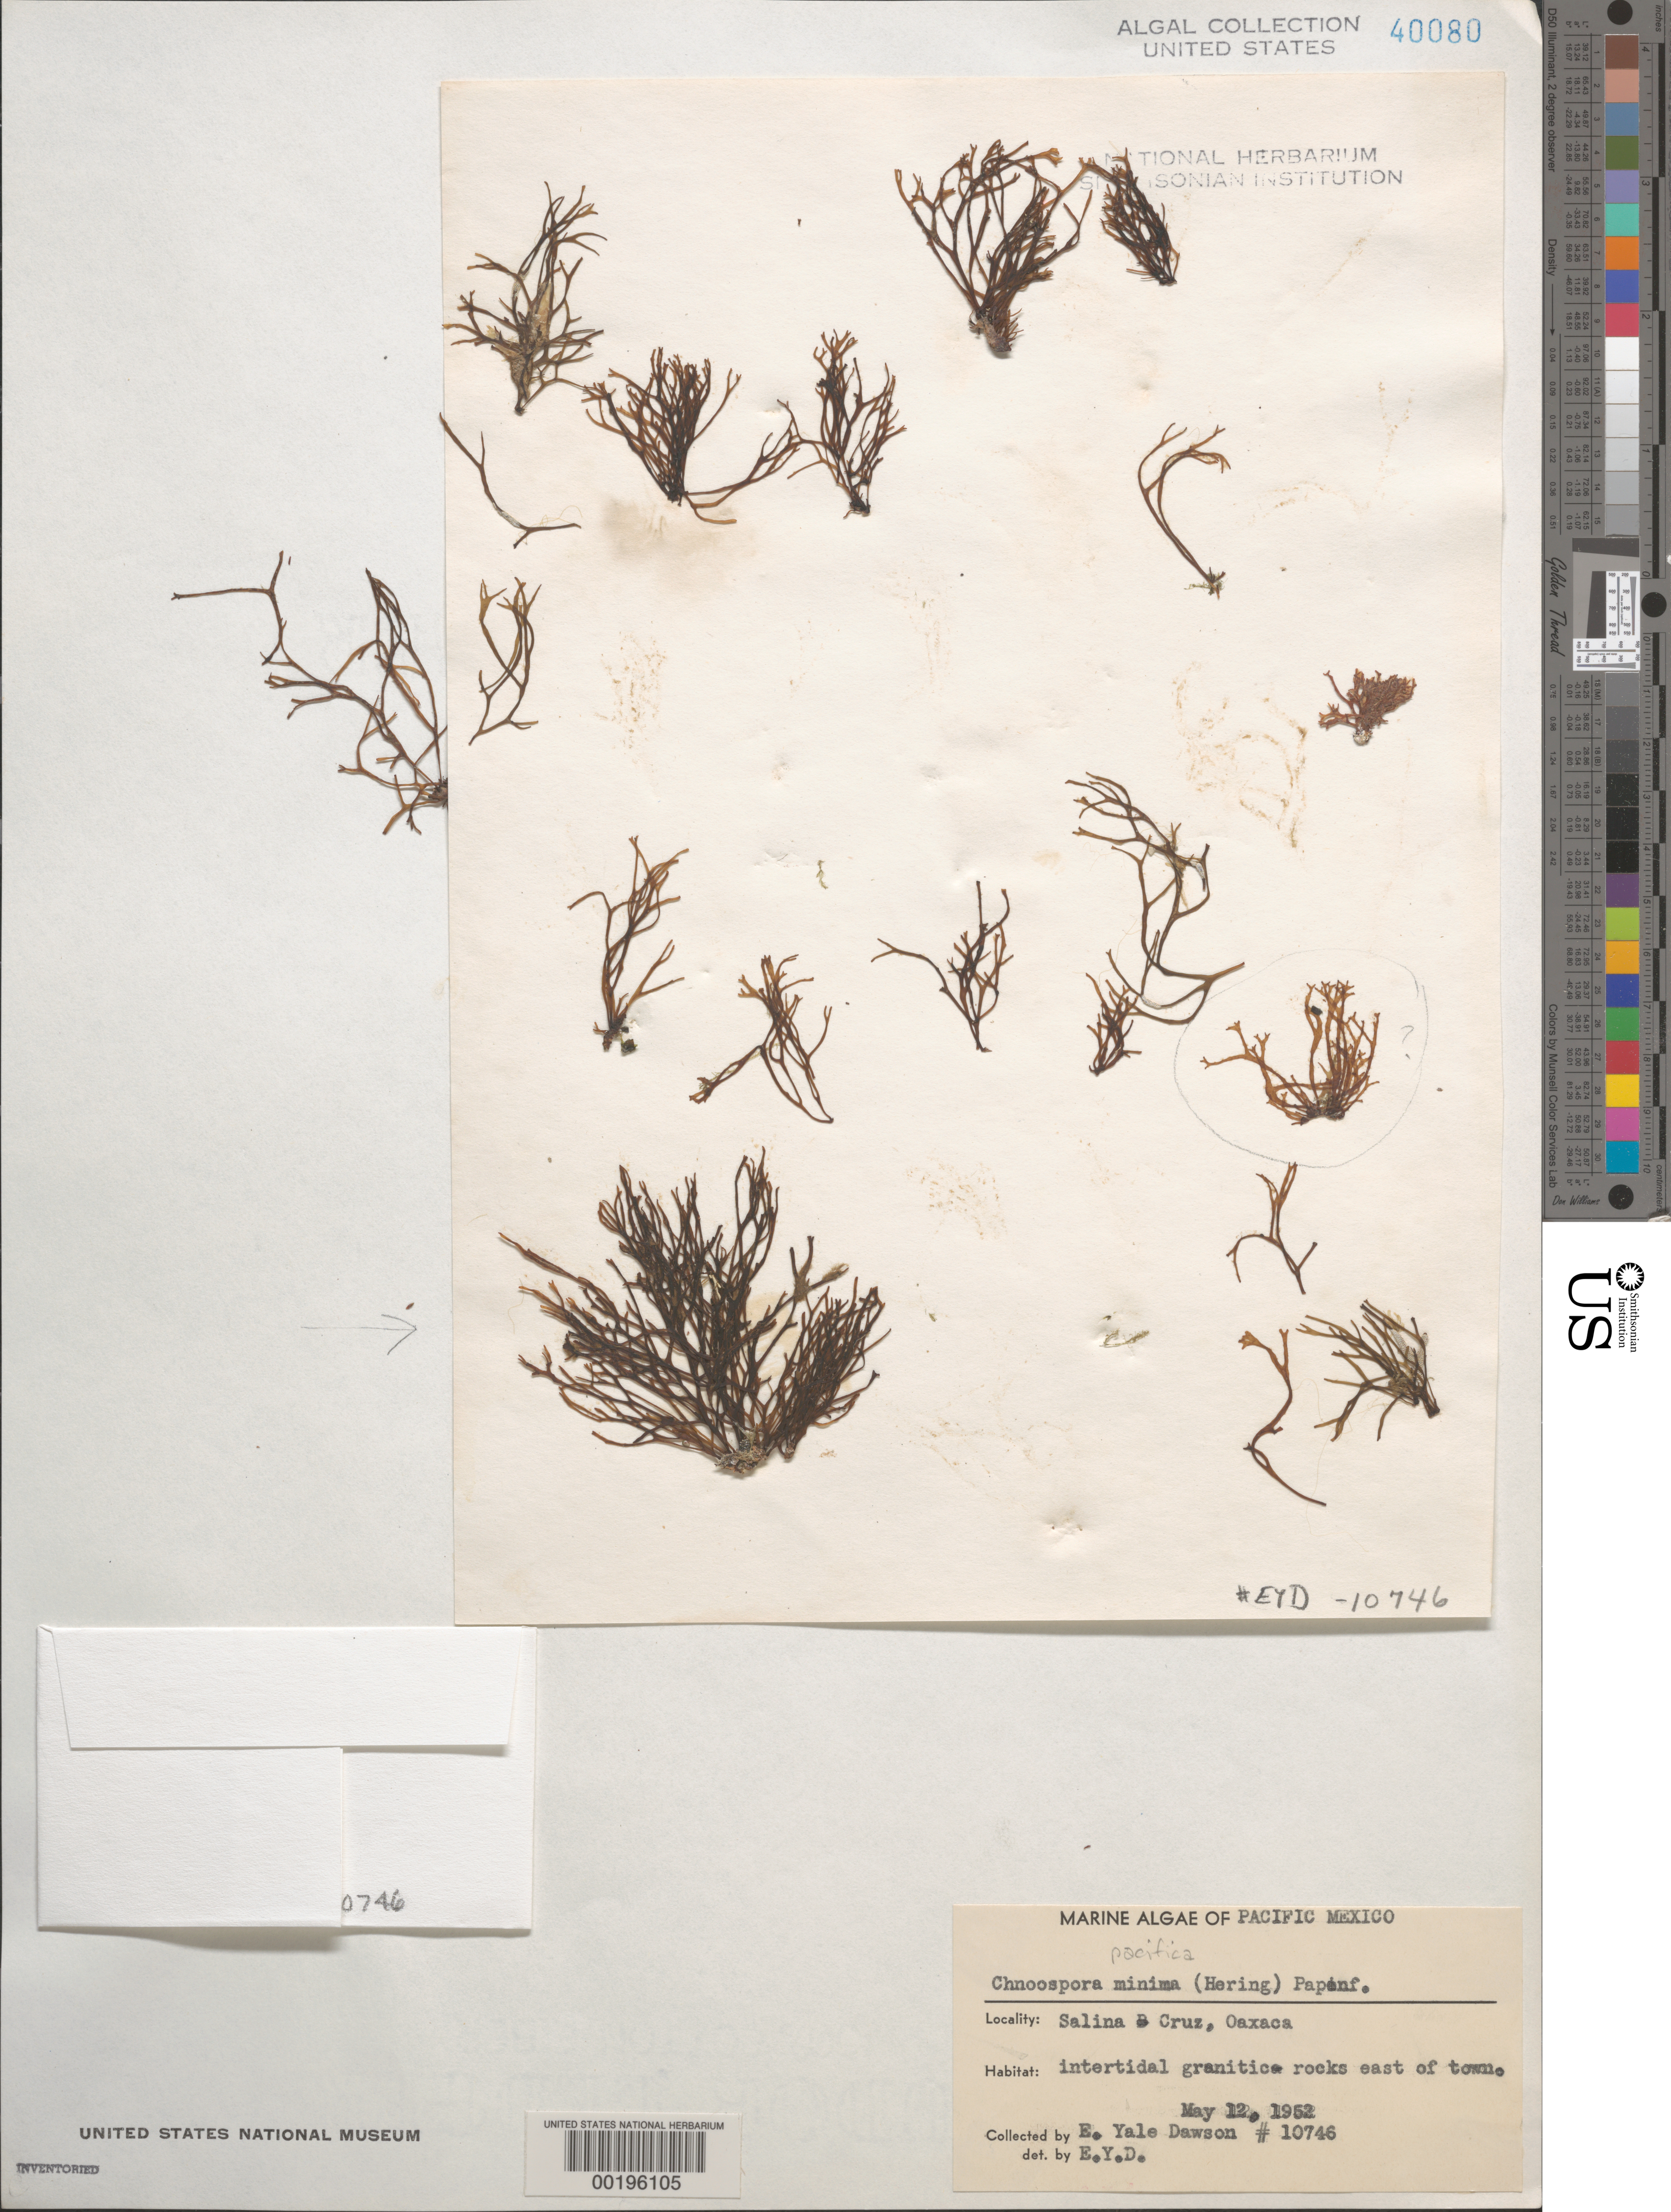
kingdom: Chromista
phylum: Ochrophyta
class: Phaeophyceae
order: Scytosiphonales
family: Scytosiphonaceae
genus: Chnoospora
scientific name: Chnoospora minima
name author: (Hering) Papenf.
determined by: Dawson, E. Y.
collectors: E. Y. Dawson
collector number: EYD 10746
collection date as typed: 12 May 1952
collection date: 1952-05-12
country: Mexico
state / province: Oaxaca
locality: Salina Cruz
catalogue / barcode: US 40080